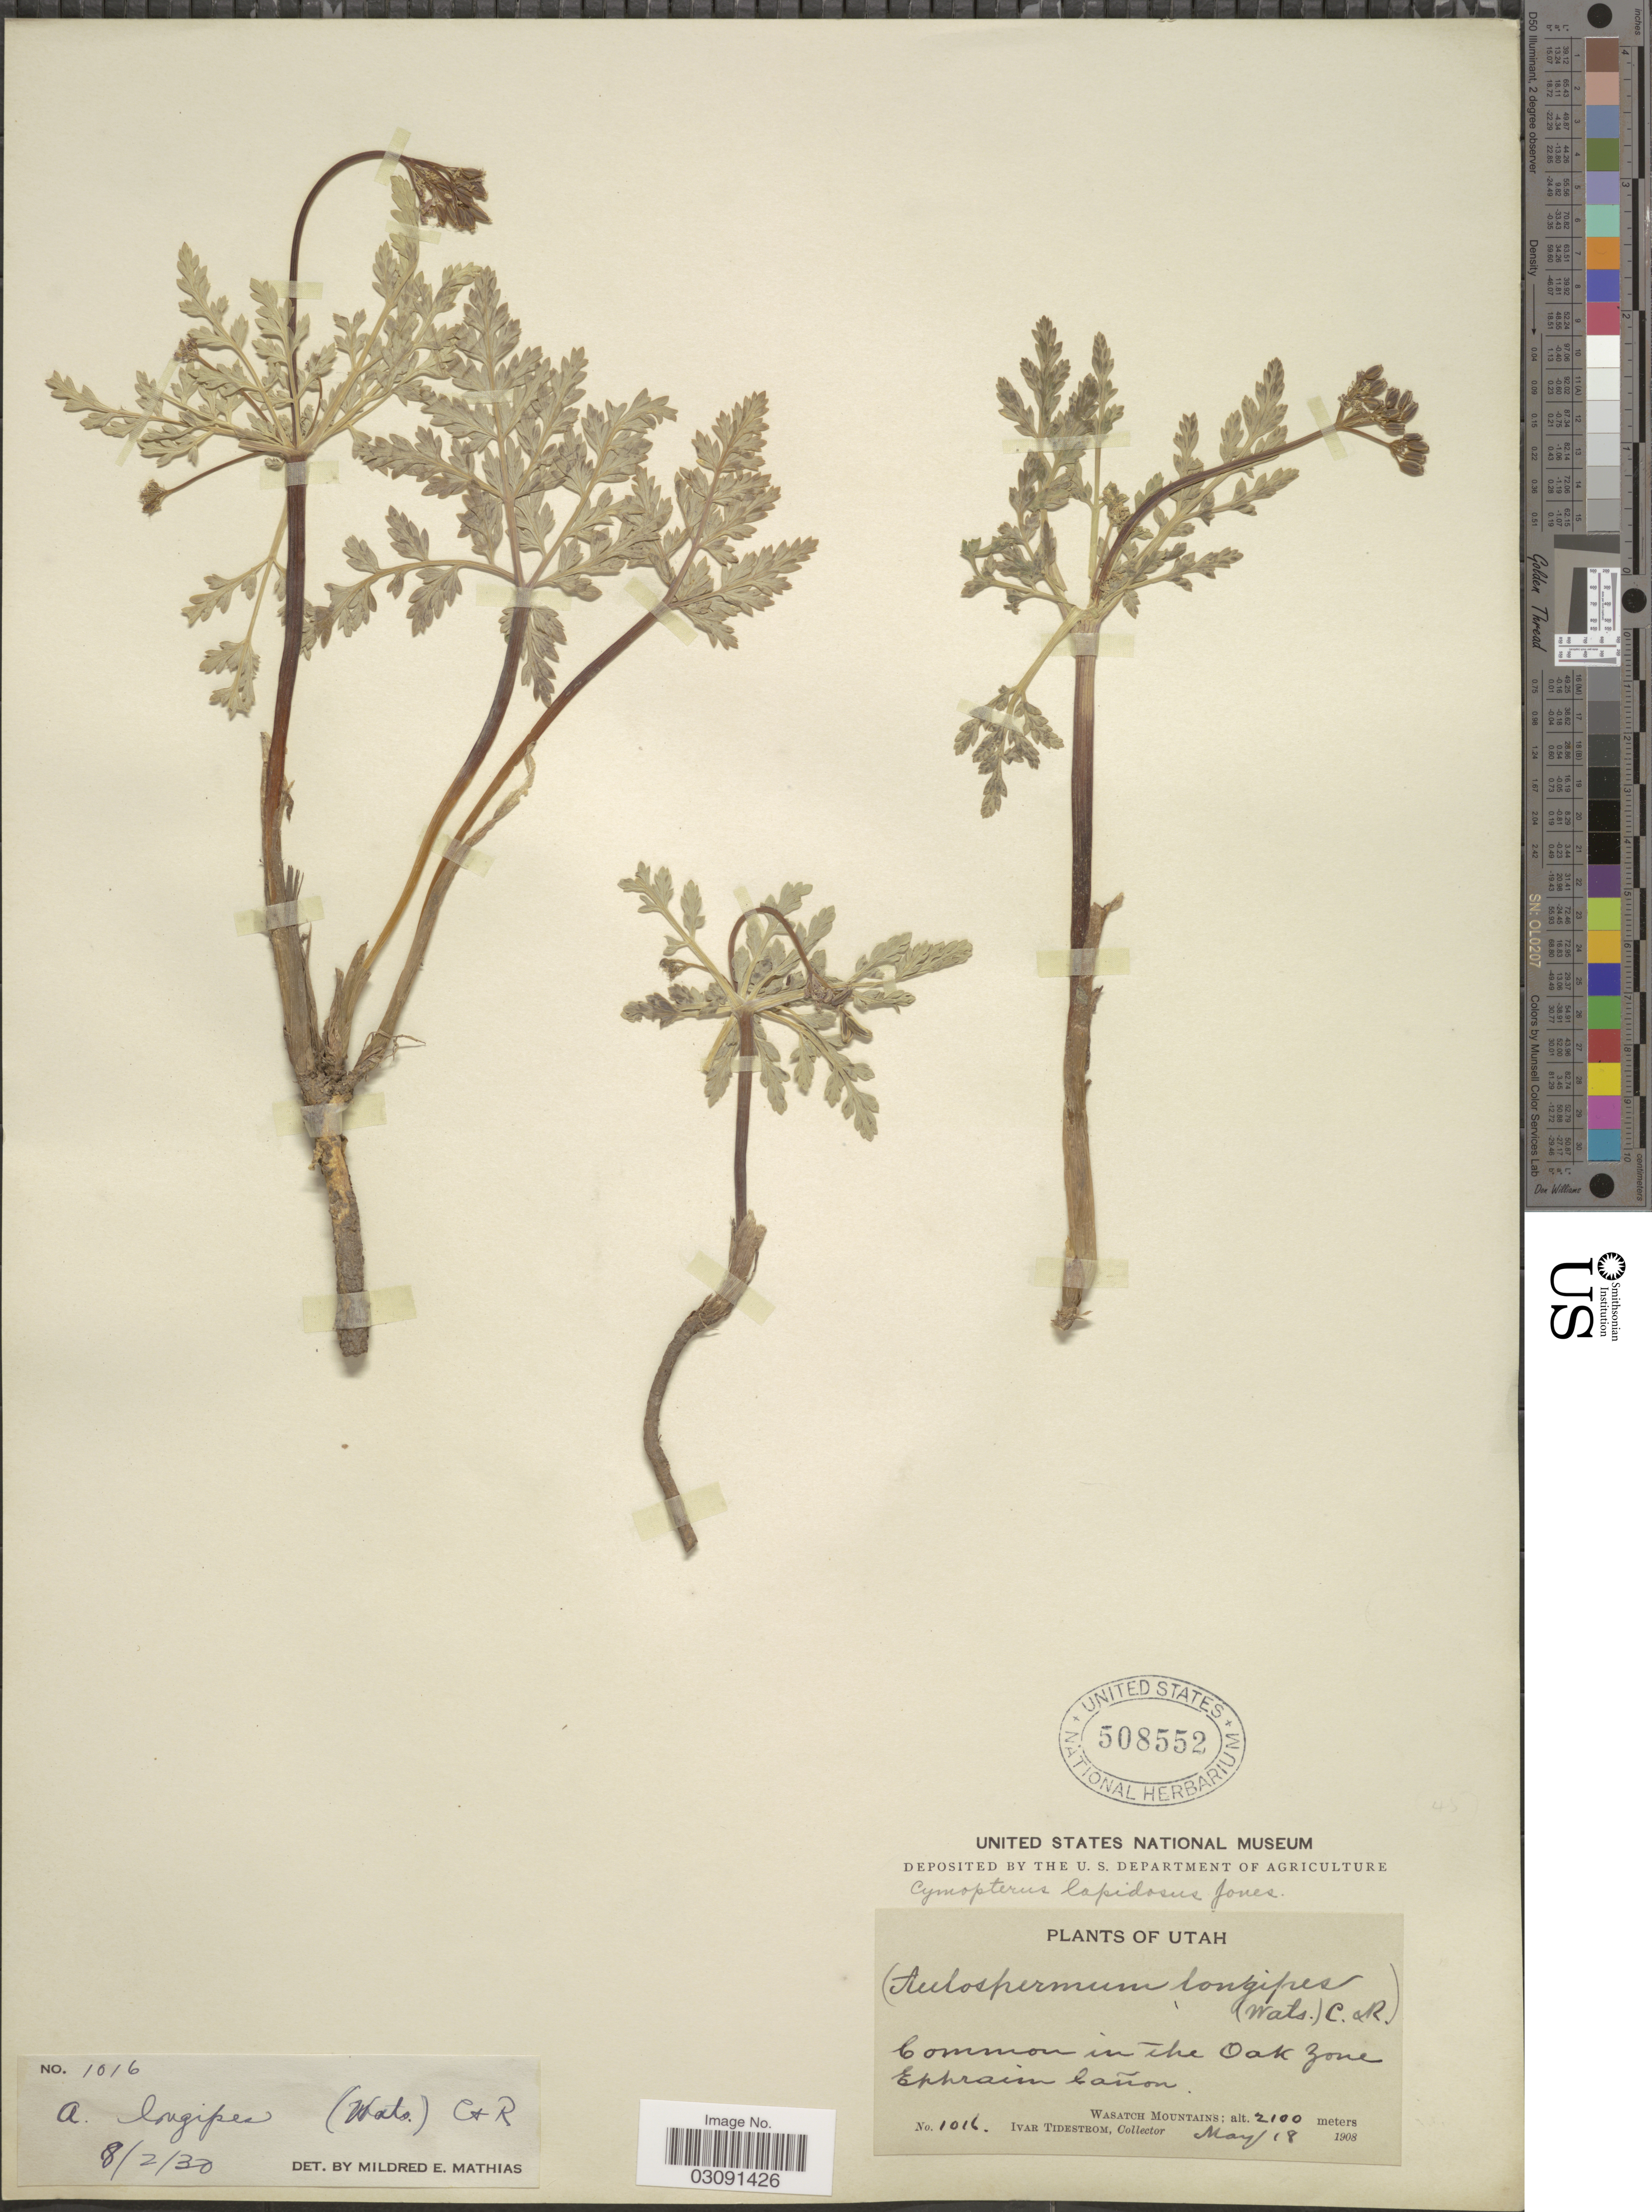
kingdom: Plantae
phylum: Tracheophyta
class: Magnoliopsida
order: Apiales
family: Apiaceae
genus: Cymopterus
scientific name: Cymopterus longipes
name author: S. Watson in C. King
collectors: I. F. Tidestrom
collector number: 1016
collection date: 1908-05-18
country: United States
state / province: Utah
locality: Common in the Oak Zone. Ephraim Cañon. Wasatch Mountains.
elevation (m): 2100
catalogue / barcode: US 508552